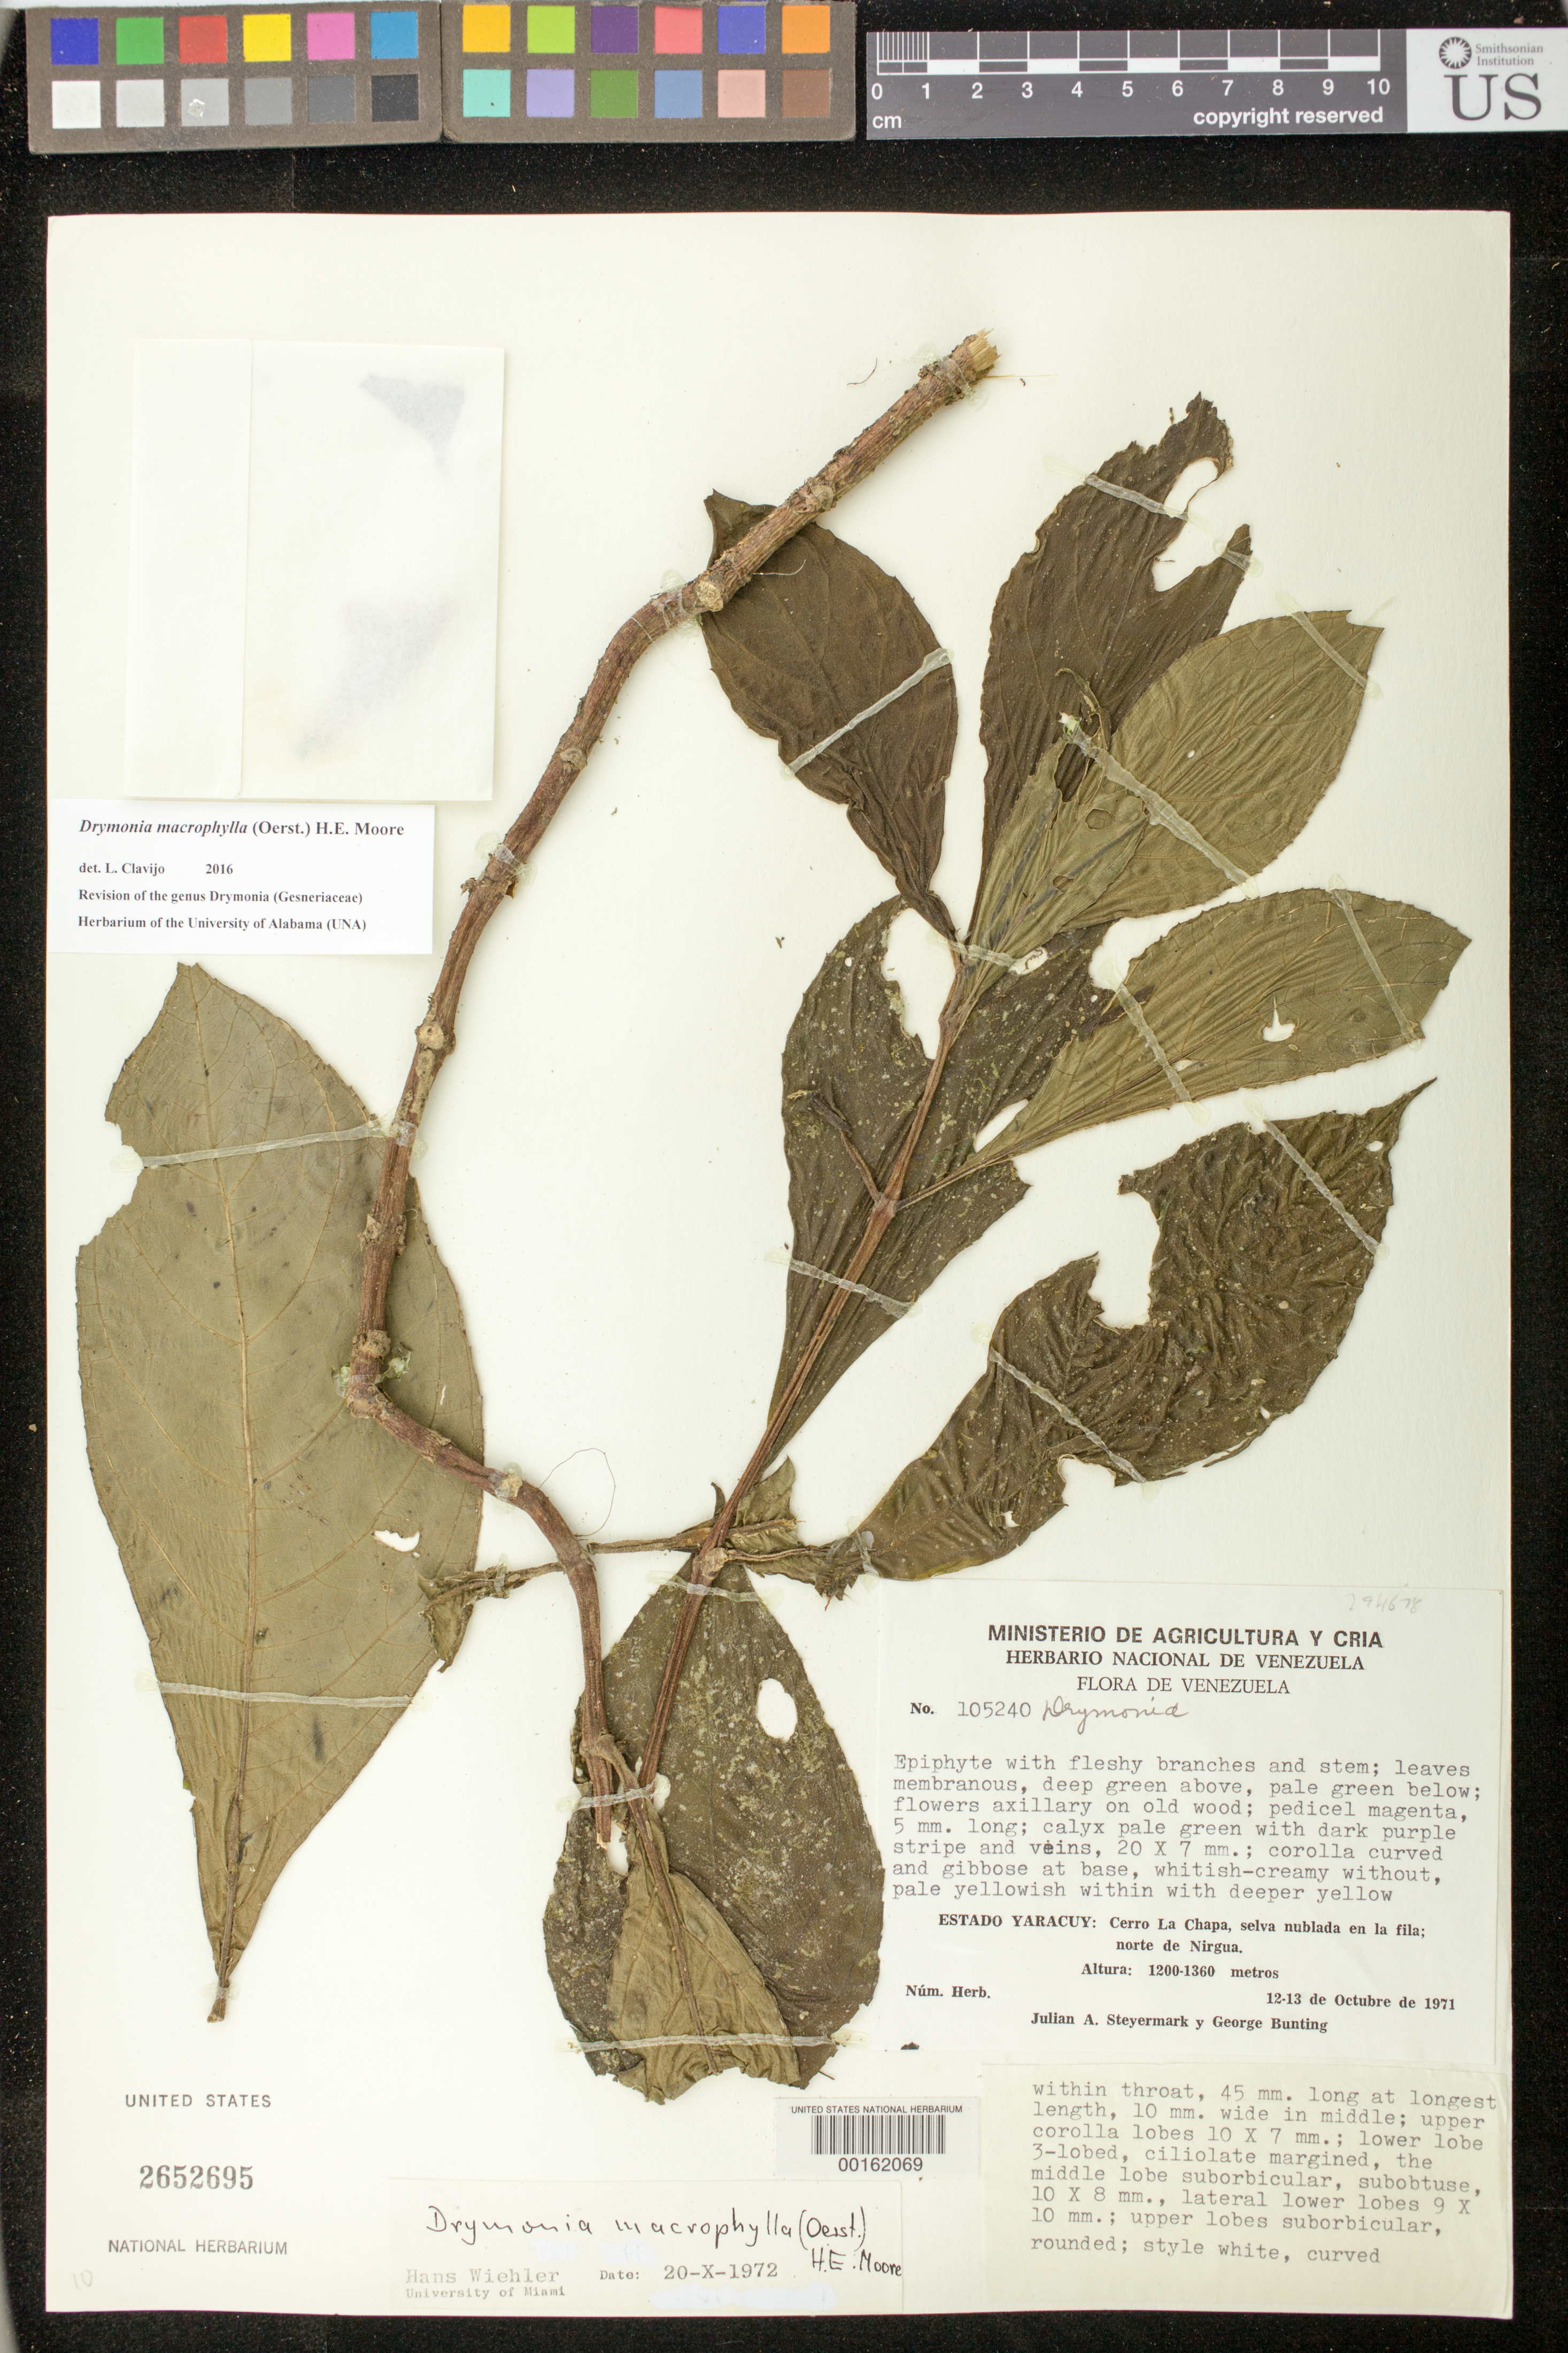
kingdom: Plantae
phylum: Tracheophyta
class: Magnoliopsida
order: Lamiales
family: Gesneriaceae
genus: Drymonia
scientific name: Drymonia macrophylla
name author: (Oerst.) H.E. Moore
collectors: J. Steyermark & G. S. Bunting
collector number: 105240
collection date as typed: Oct 1971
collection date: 1971-10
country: Venezuela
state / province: Yaracuy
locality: Cerro La Chapa, N of Nirgua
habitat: Cloud forest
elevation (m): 1200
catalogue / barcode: US 2652695